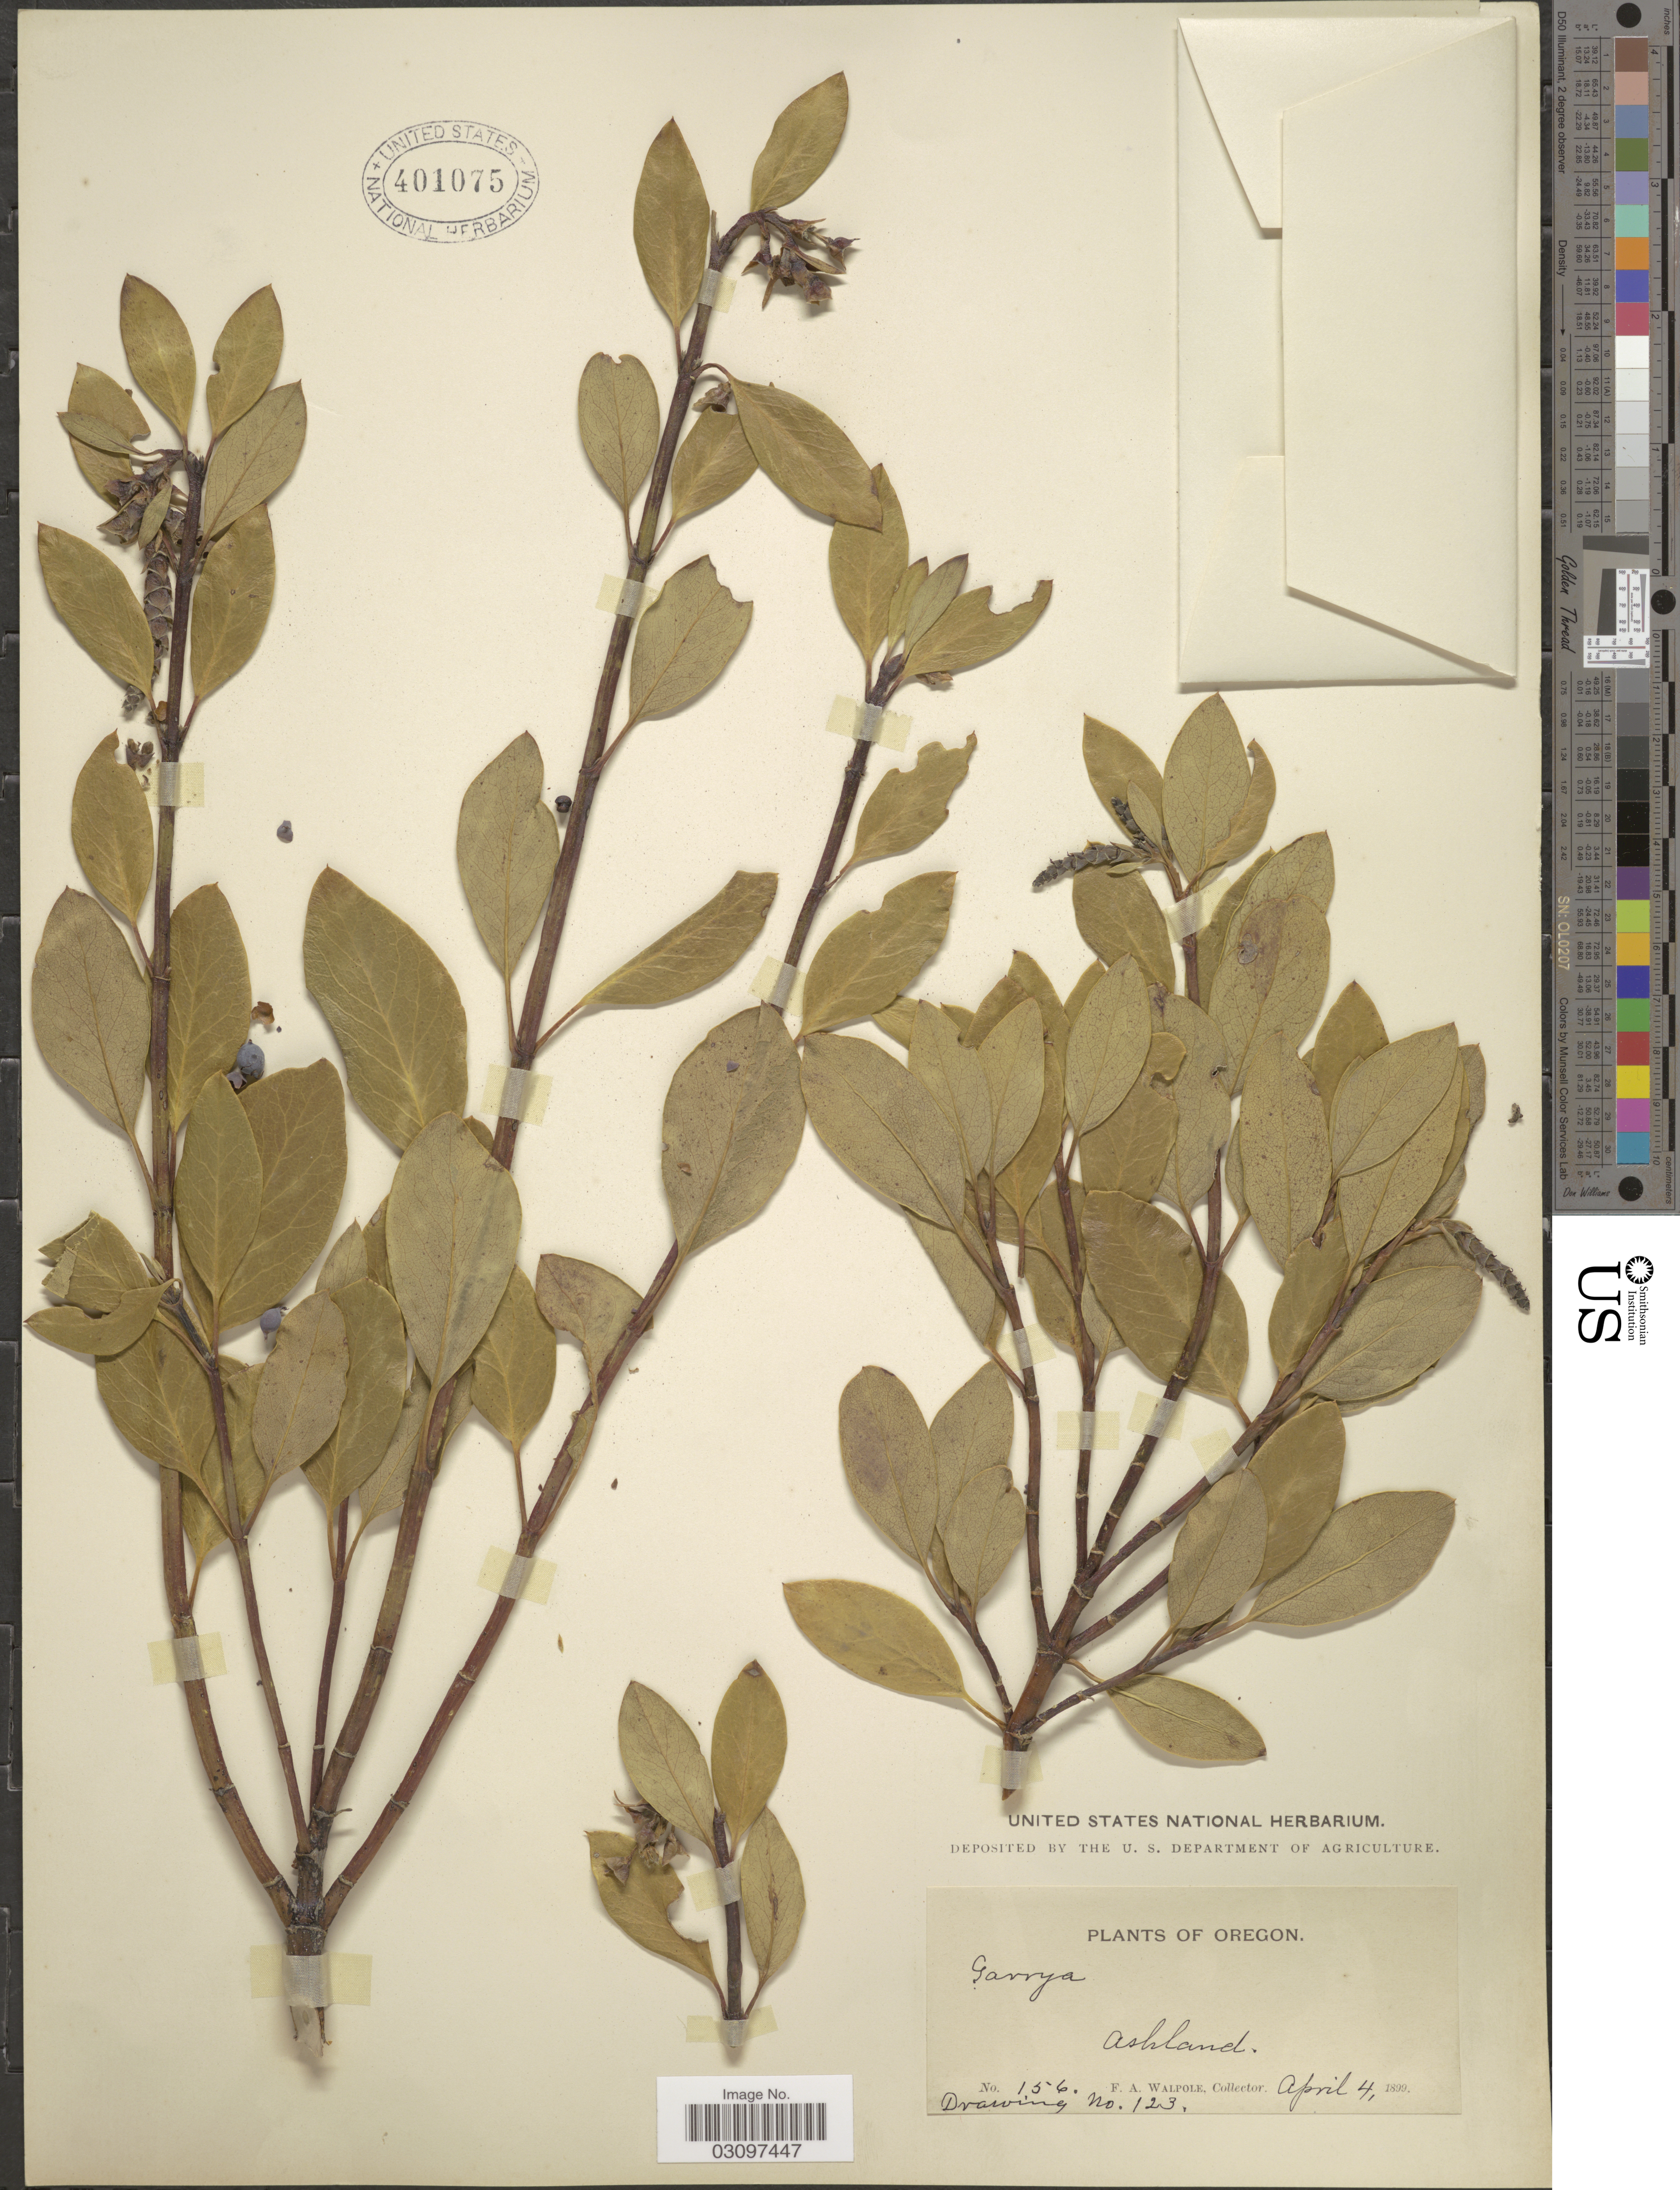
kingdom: Plantae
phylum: Tracheophyta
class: Magnoliopsida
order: Garryales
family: Garryaceae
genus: Garrya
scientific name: Garrya fremontii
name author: Torr.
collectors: F. Walpole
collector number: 156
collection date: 1899-04-04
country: United States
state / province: Oregon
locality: Ashland.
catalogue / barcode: US 401075